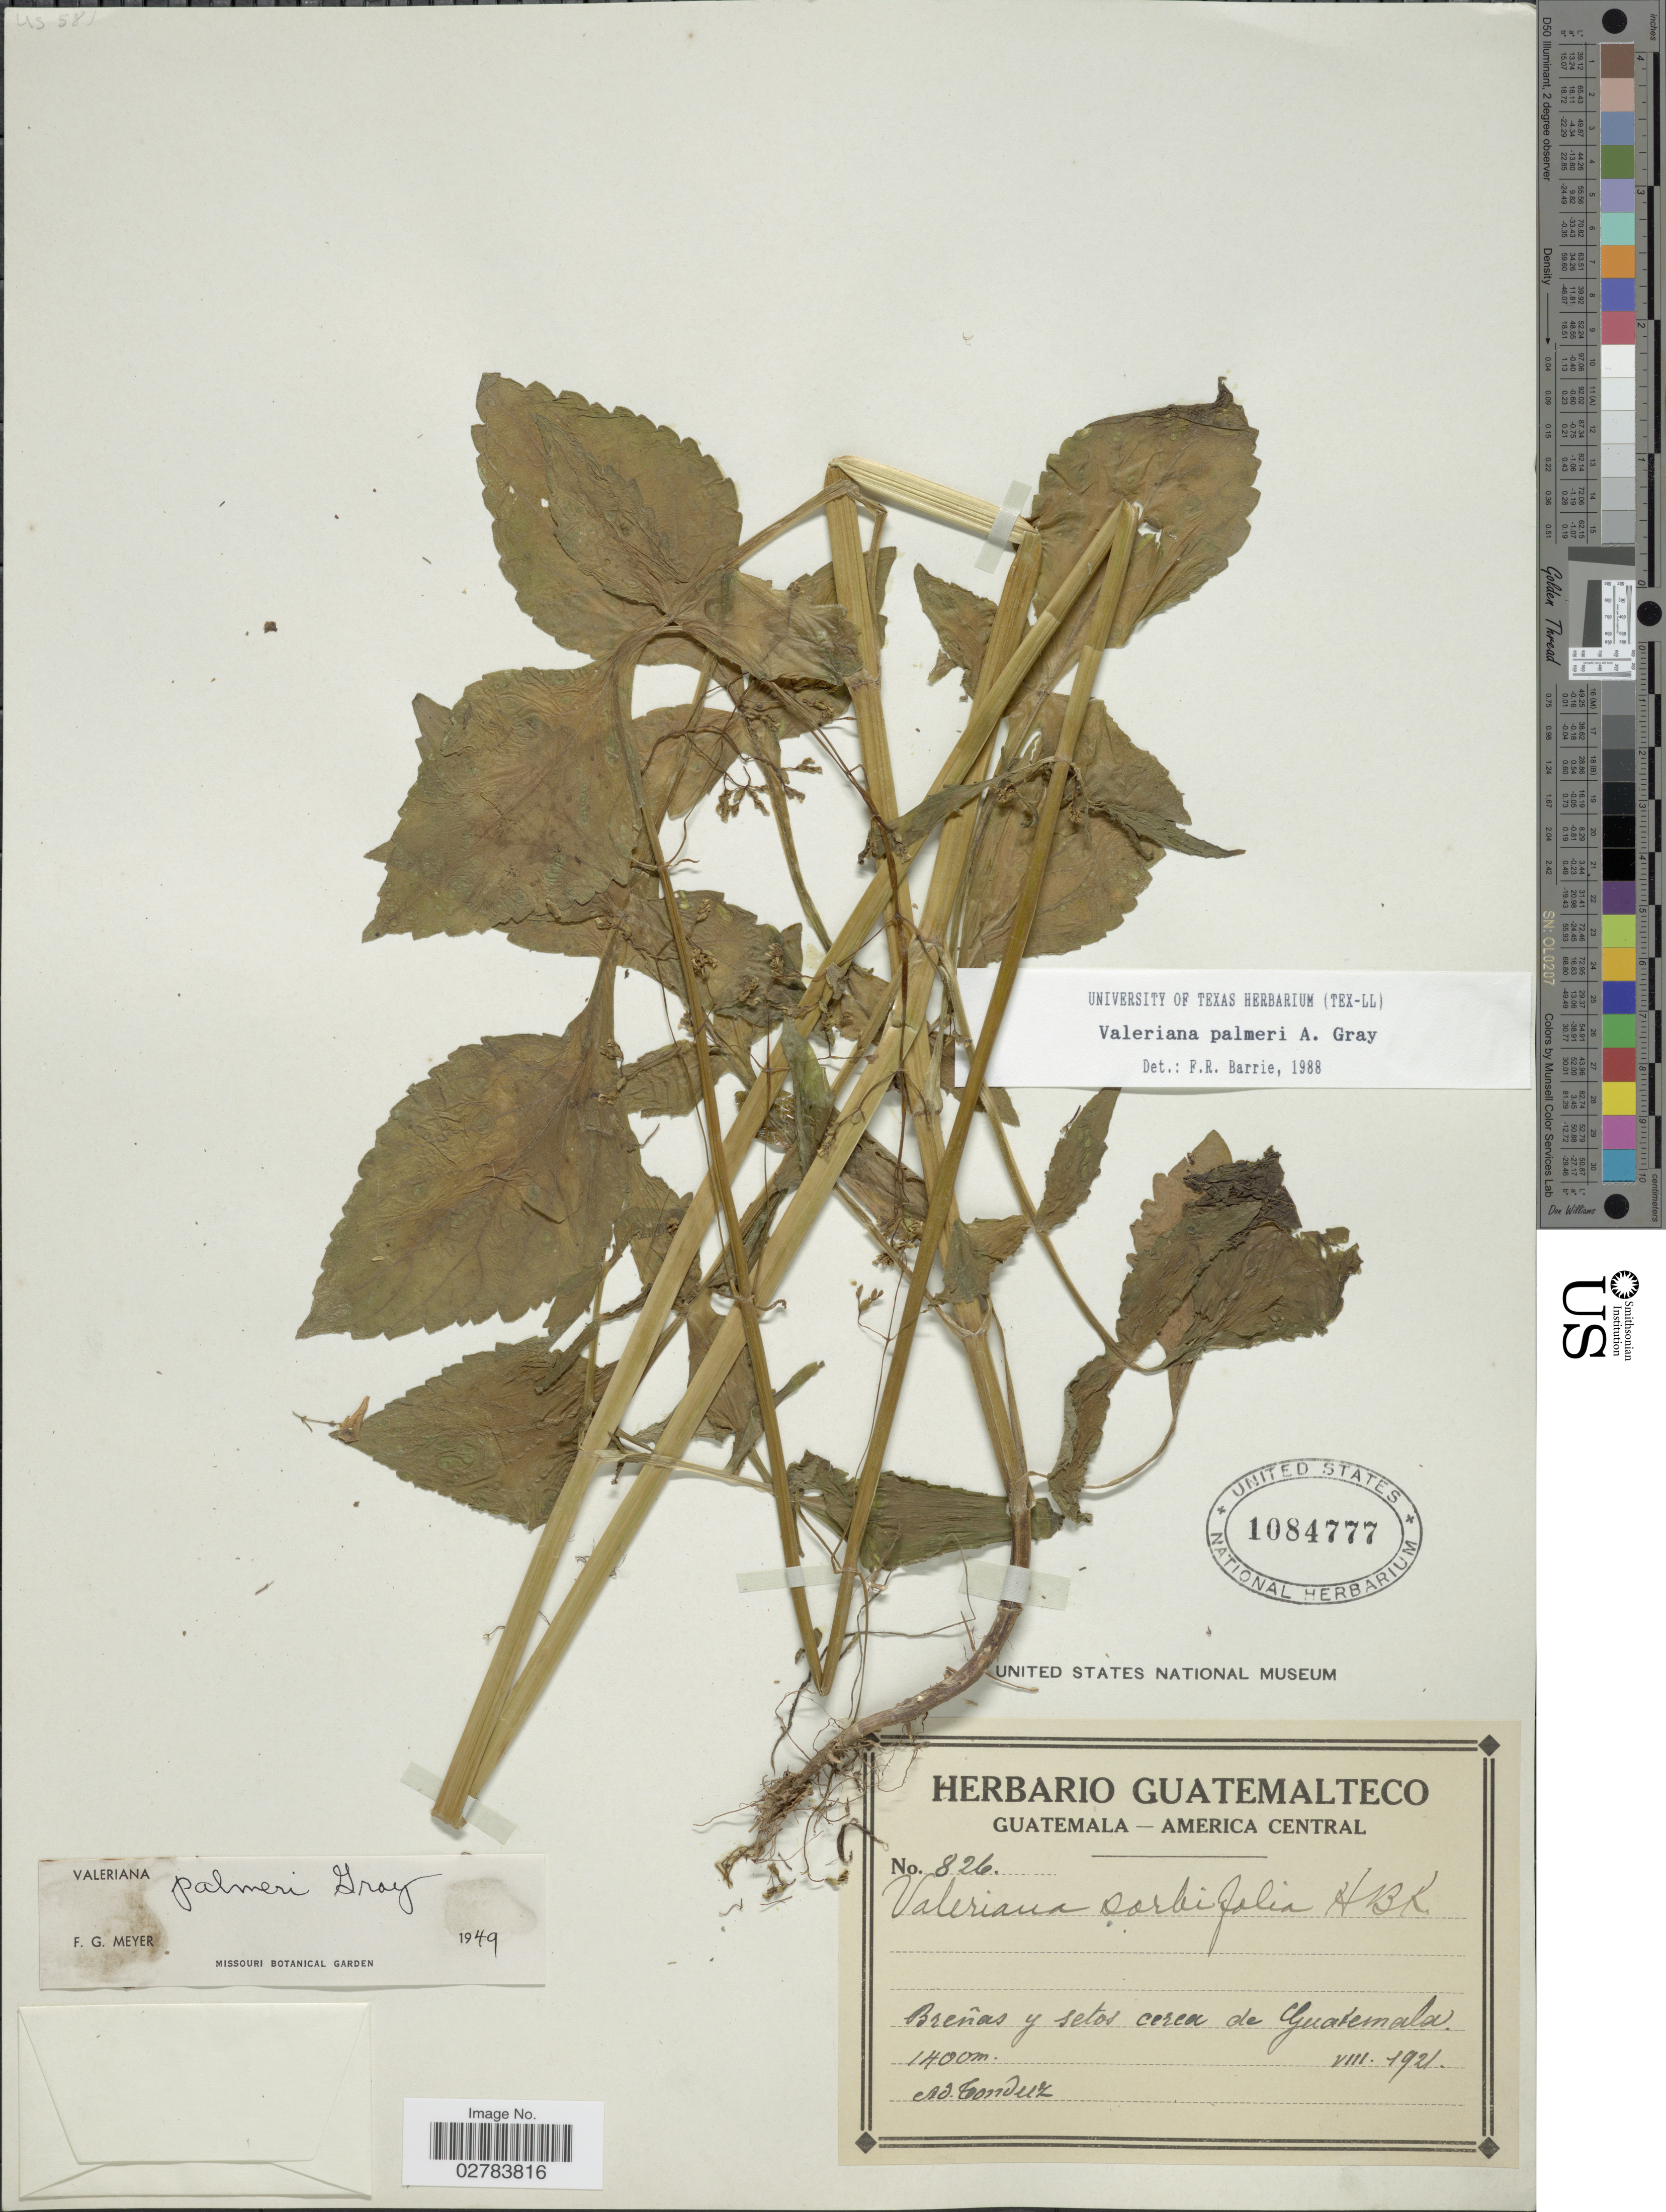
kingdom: Plantae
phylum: Tracheophyta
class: Magnoliopsida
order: Dipsacales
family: Caprifoliaceae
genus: Valeriana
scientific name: Valeriana palmeri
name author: A. Gray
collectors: A. Tonduz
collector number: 826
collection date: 1921-08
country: El Salvador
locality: Breñas y setos cerca de Guatemala.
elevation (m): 1400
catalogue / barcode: US 1084777